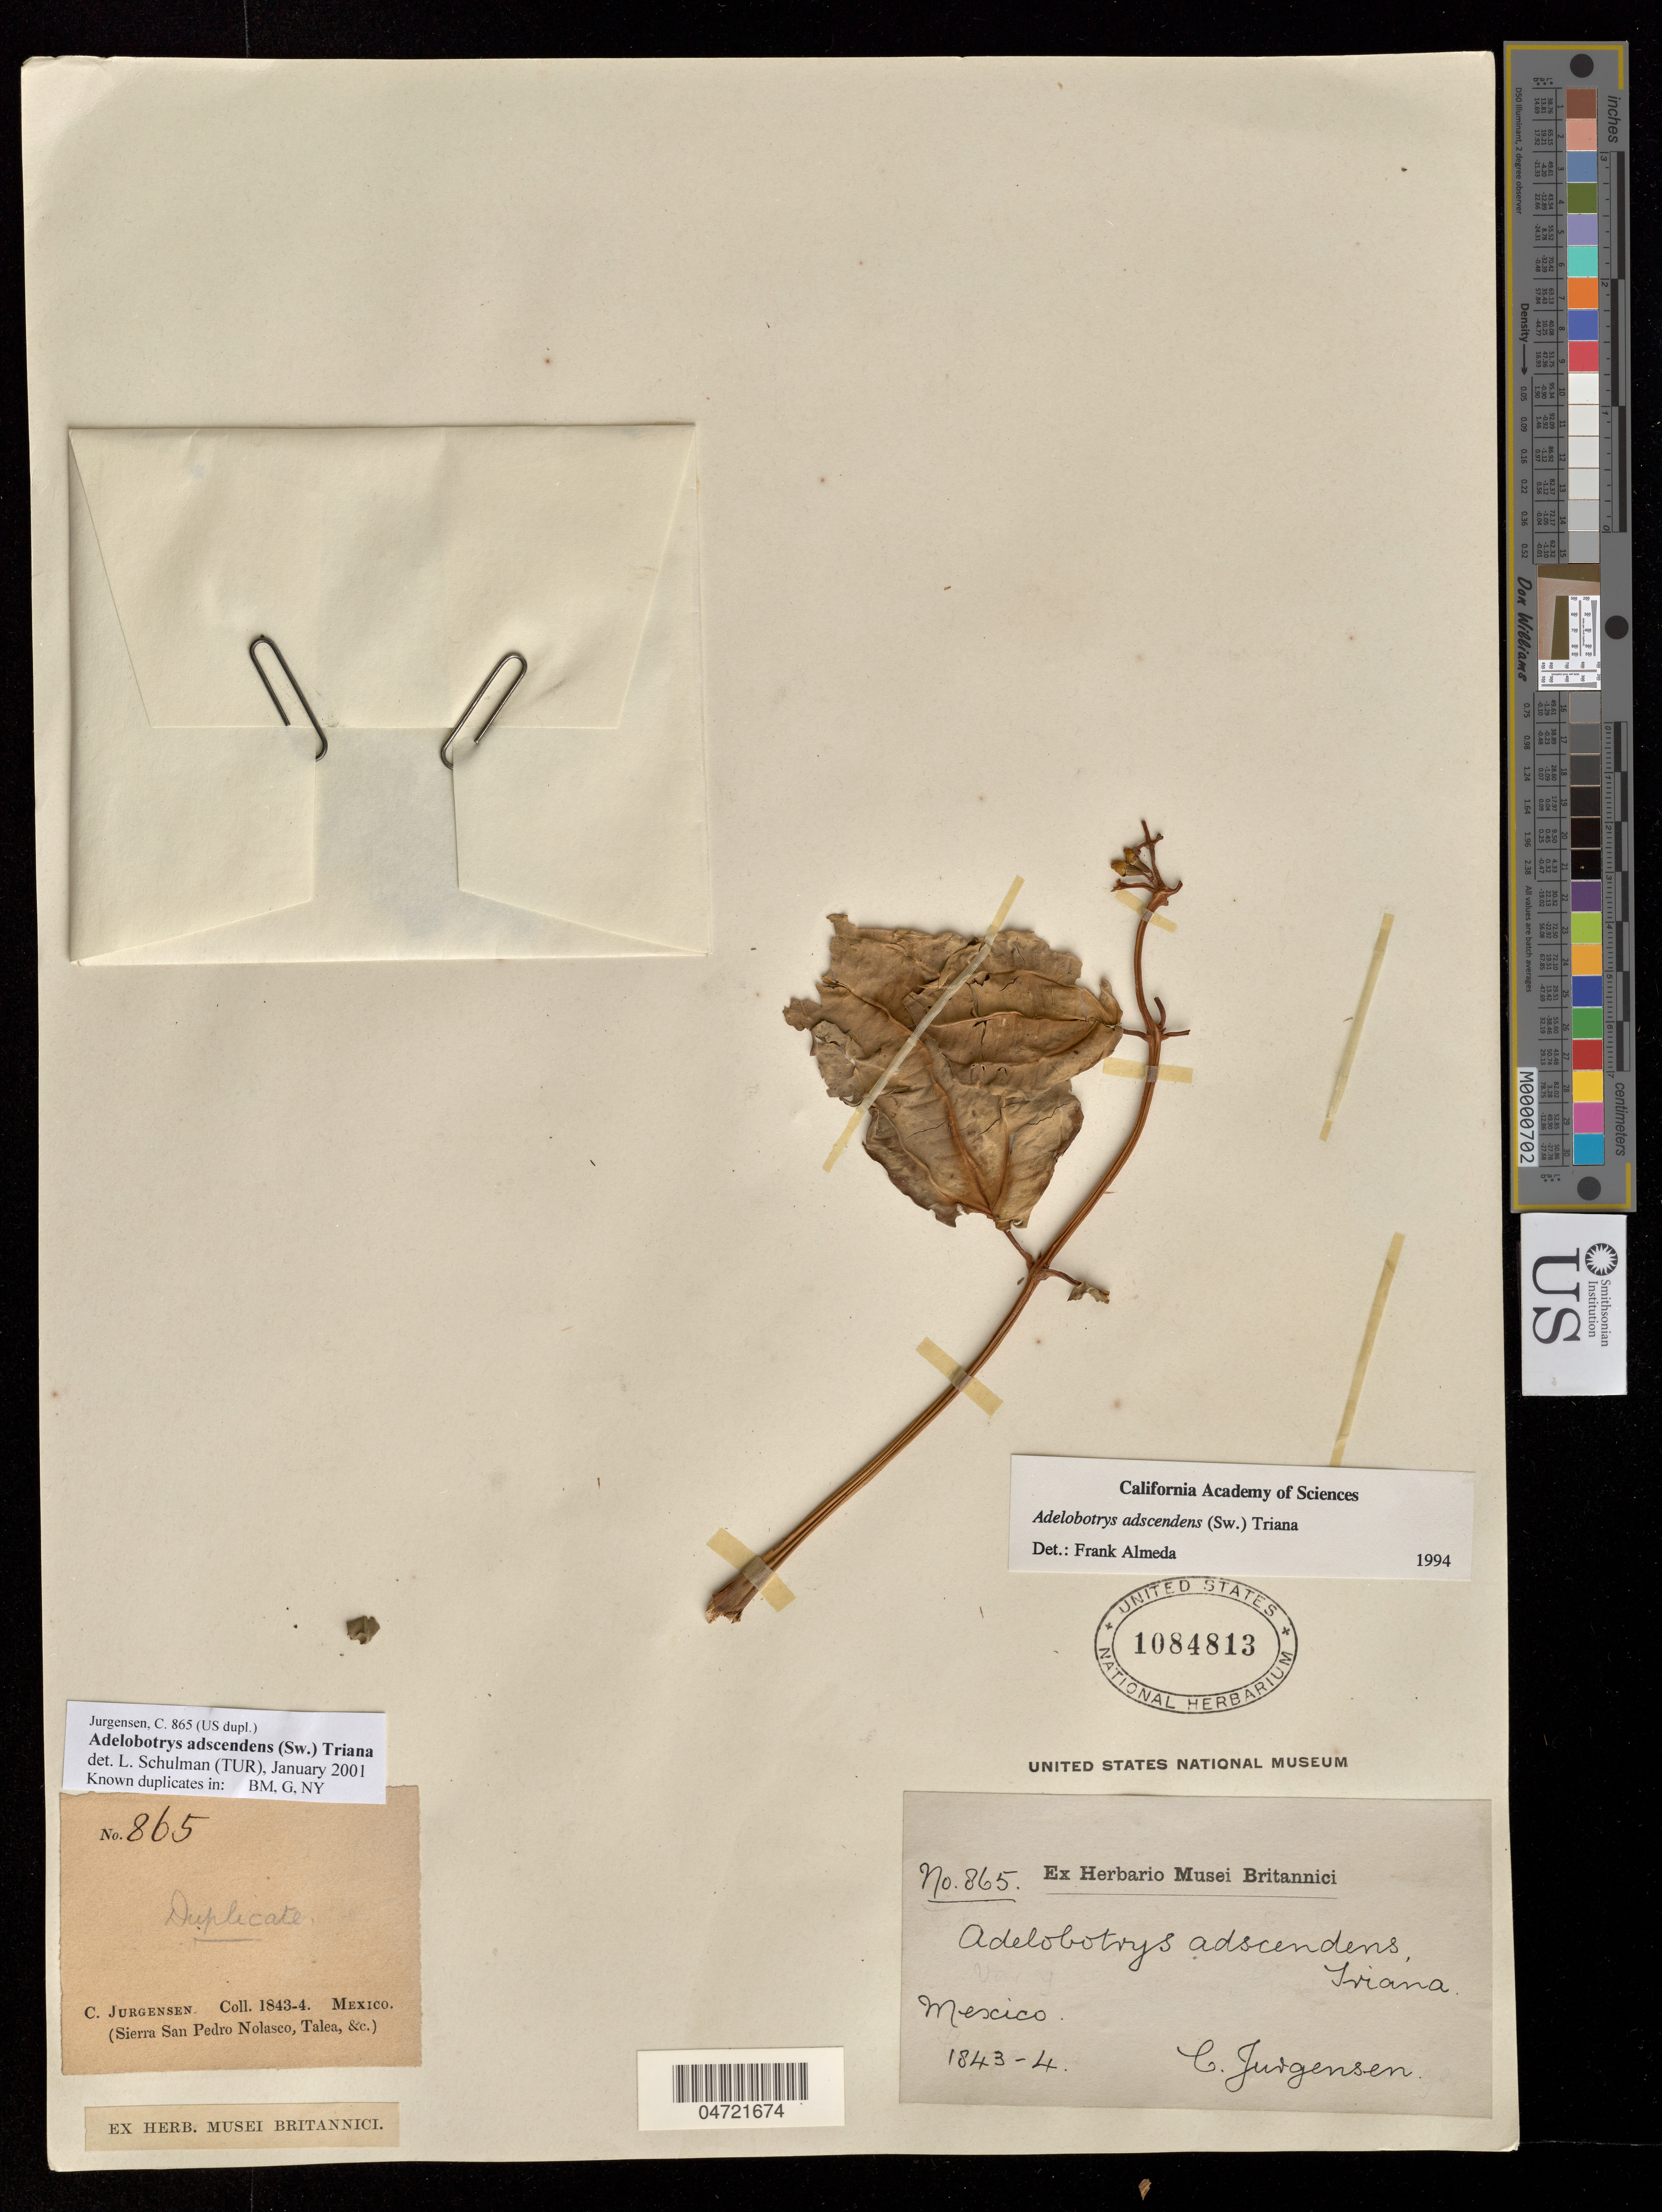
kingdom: Plantae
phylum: Tracheophyta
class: Magnoliopsida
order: Myrtales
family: Melastomataceae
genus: Adelobotrys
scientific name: Adelobotrys adscendens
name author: (Sw.) Triana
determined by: Schulman, Leif, (TUR), University of Turku (FINLAND)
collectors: C. Jurgensen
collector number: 865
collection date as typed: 1843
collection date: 1843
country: Mexico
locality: Sierra San Pedro Nolasco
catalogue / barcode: US 1084813